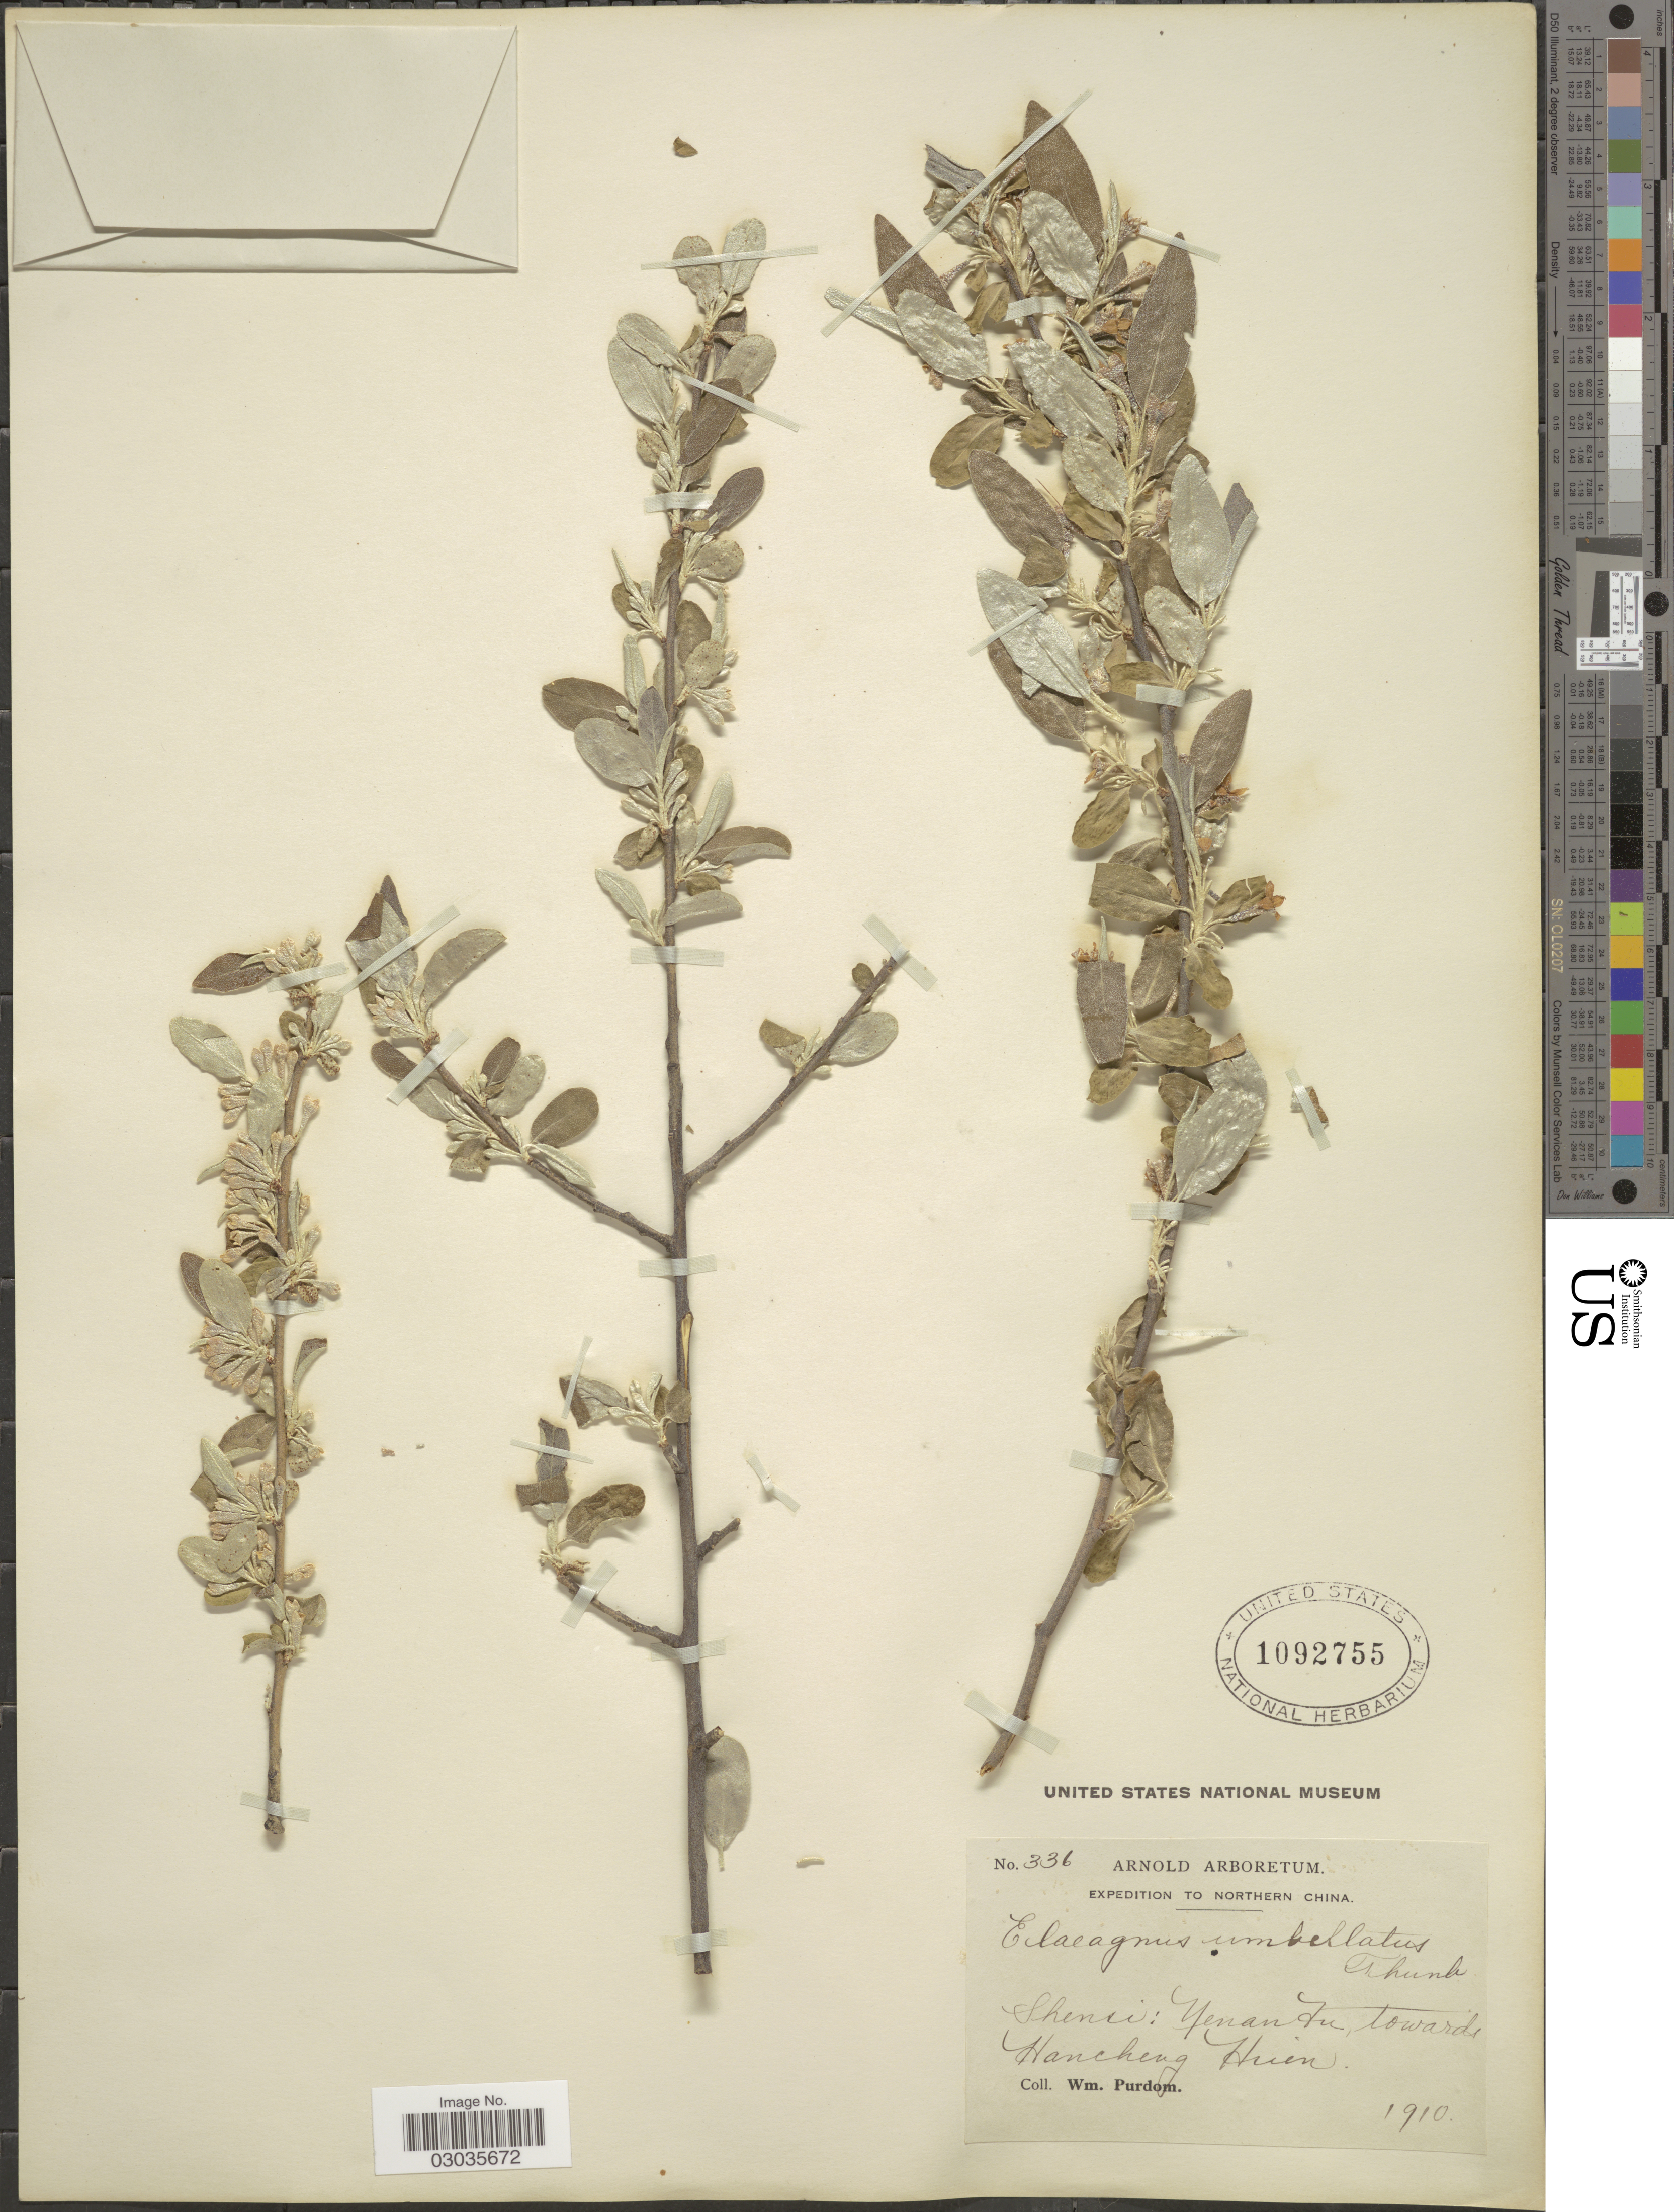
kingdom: Plantae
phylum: Tracheophyta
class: Magnoliopsida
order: Rosales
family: Elaeagnaceae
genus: Elaeagnus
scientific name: Elaeagnus umbellata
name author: Thunb.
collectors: W. Purdom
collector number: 336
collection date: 1910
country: China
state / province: Shaanxi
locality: Northern China. Shensi: Yenan Fu, towards Hancheng Hsien.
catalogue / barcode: US 1092755